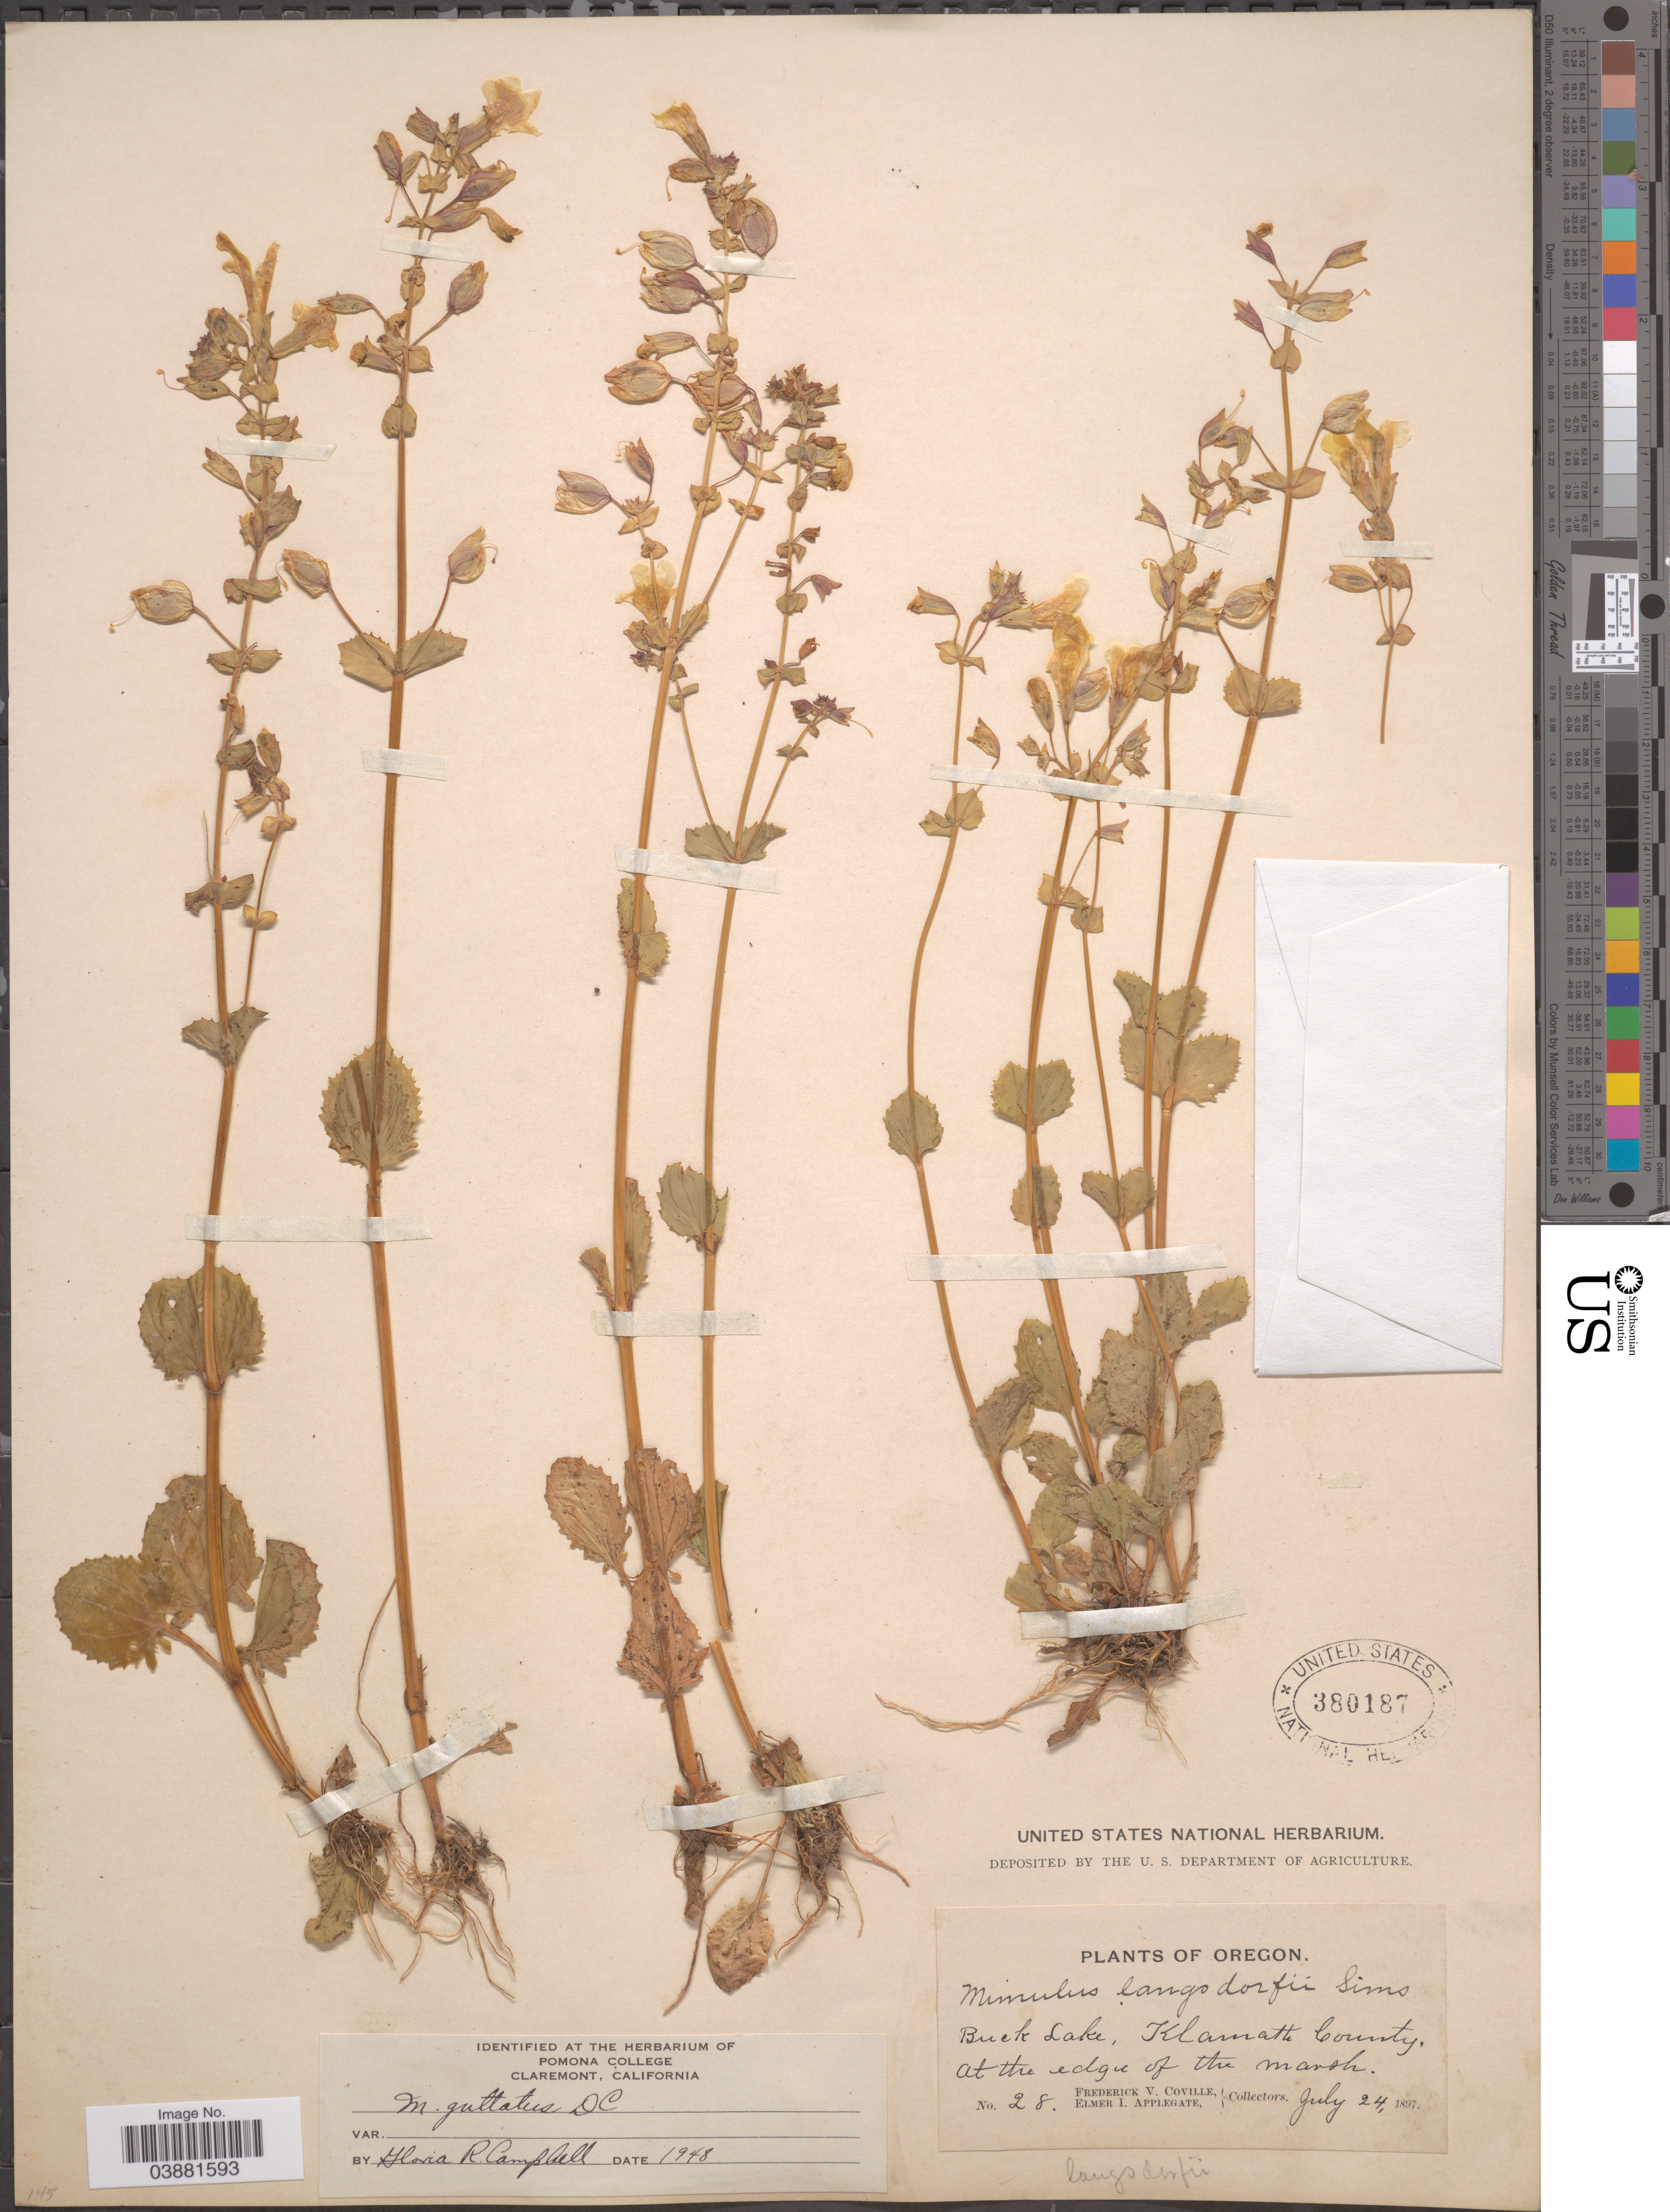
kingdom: Plantae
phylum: Tracheophyta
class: Magnoliopsida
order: Lamiales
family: Phrymaceae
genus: Mimulus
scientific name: Mimulus guttatus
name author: DC.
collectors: F. V. Coville & E. I. Applegate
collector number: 28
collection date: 1897-07-24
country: United States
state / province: Oregon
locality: Buck Lake, Klamath County, at the edge of the marsh.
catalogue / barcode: US 380187